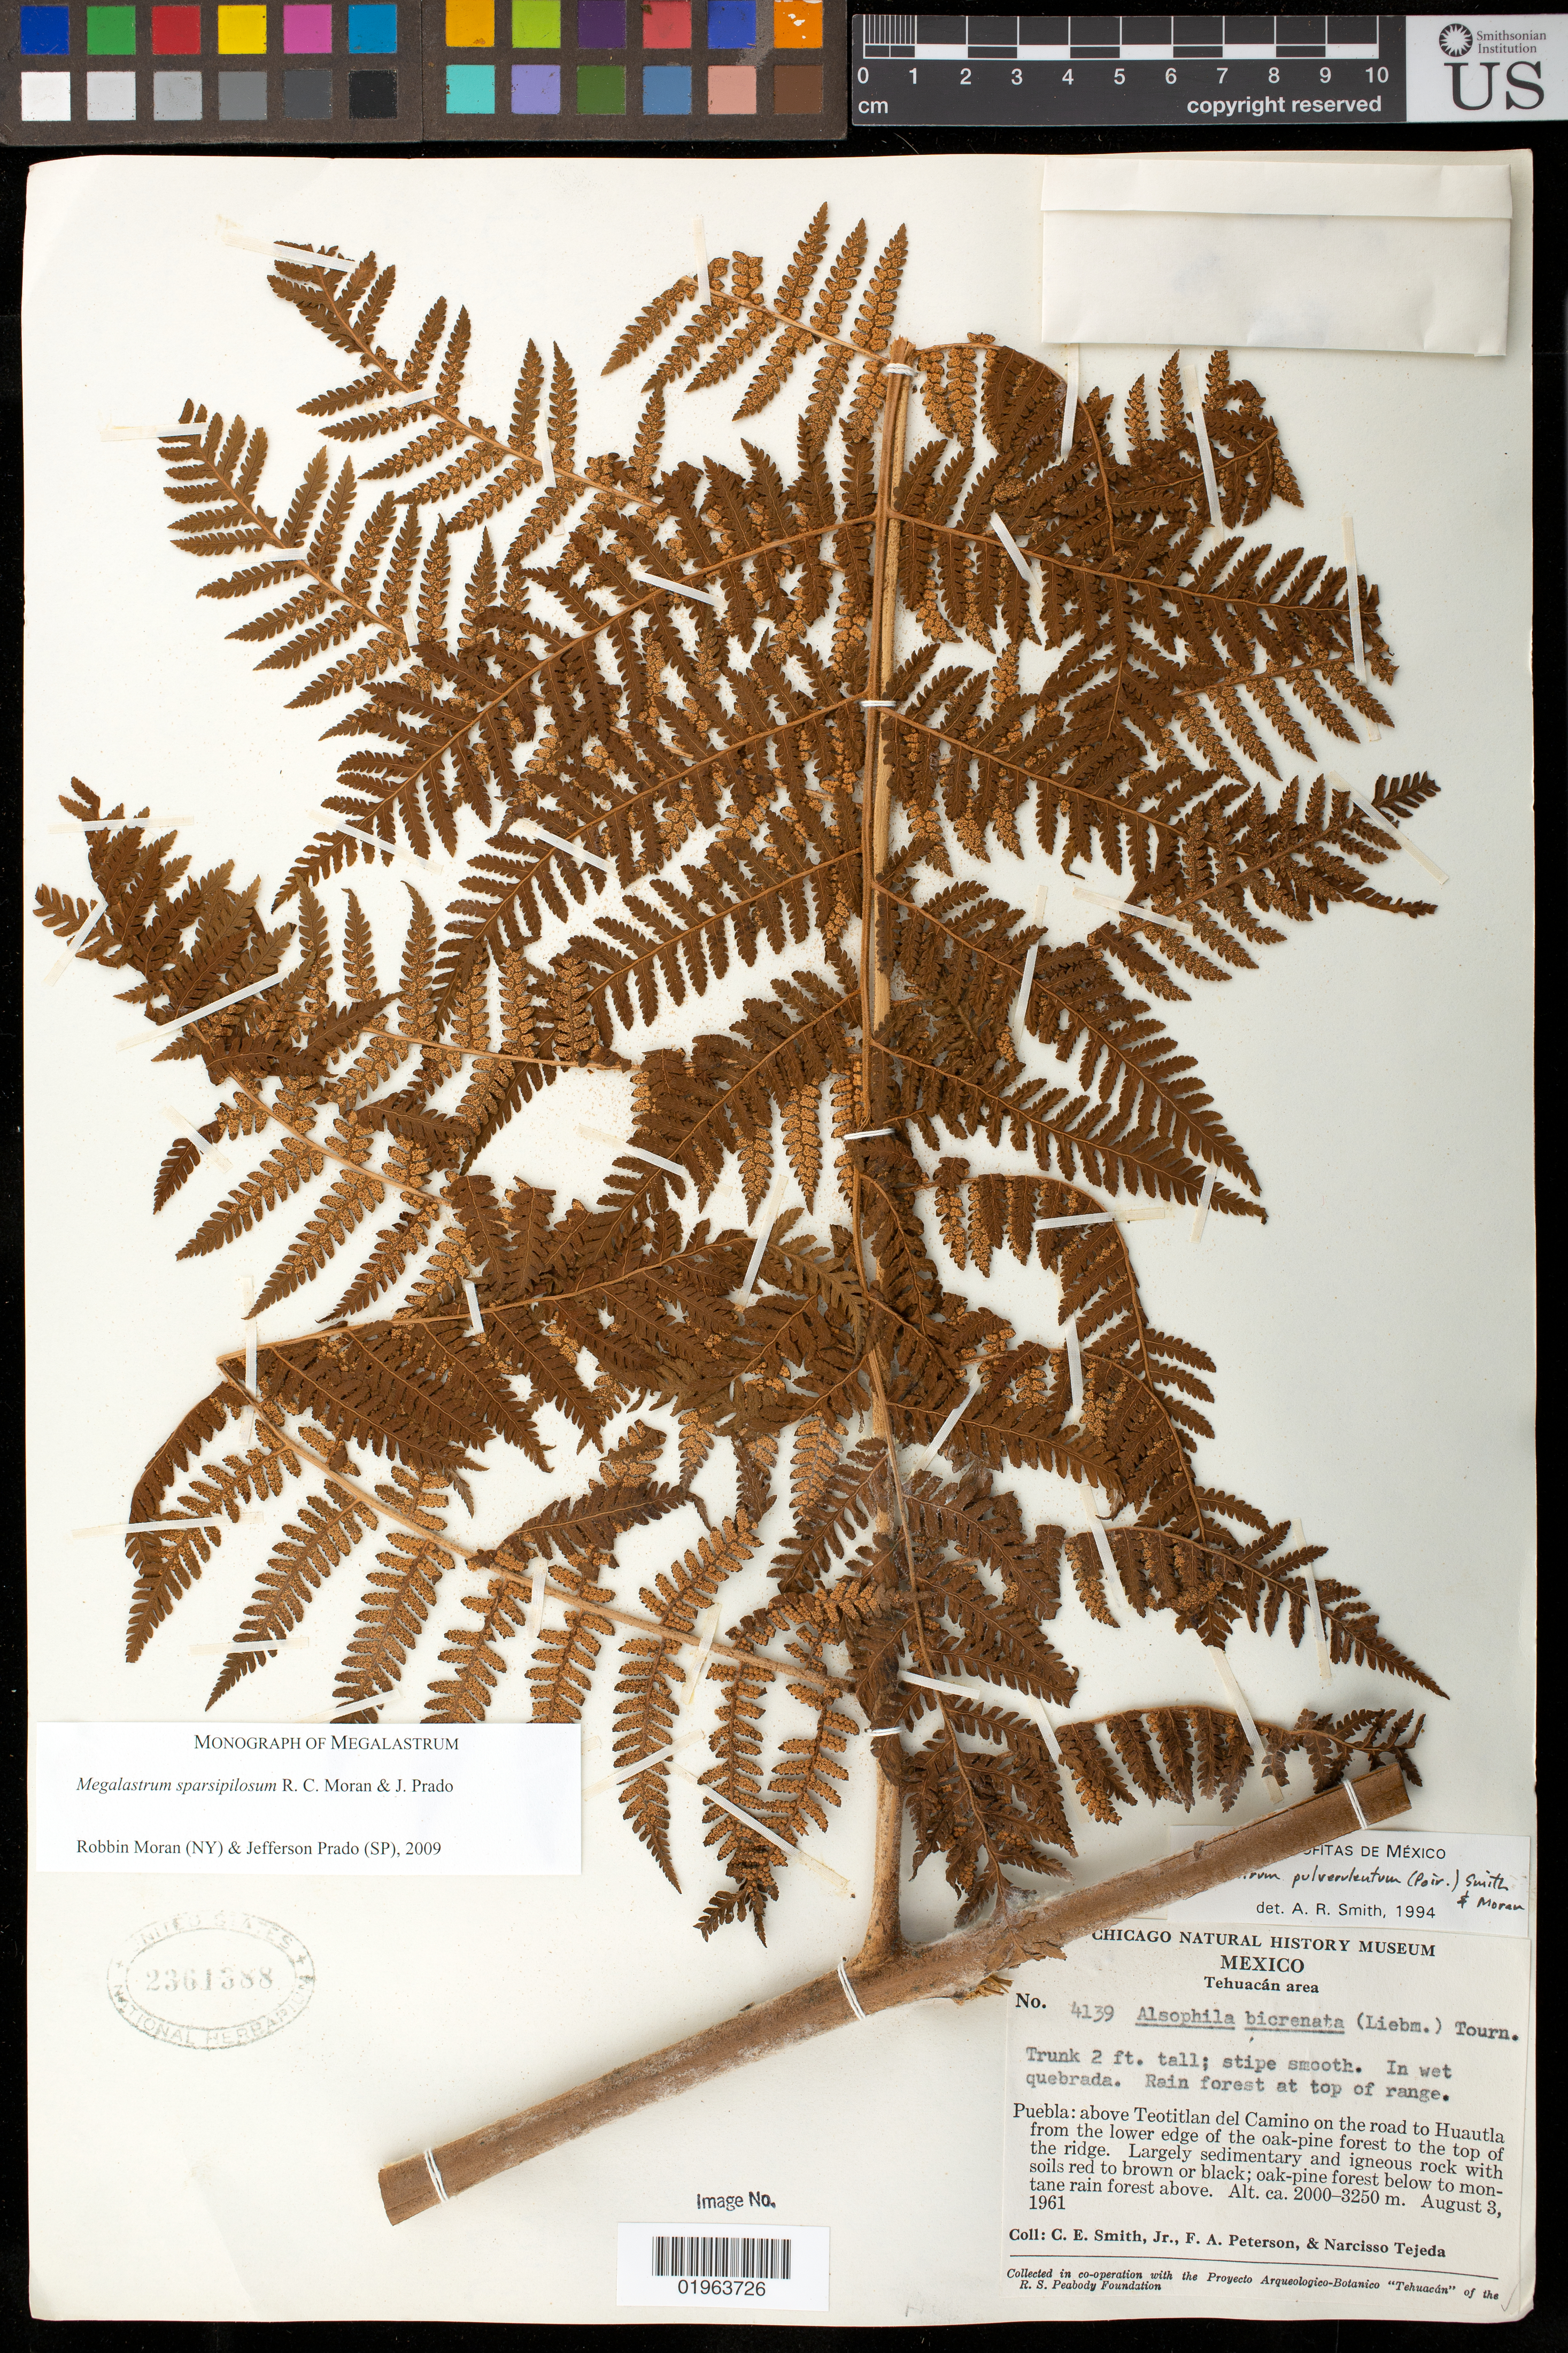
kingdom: Plantae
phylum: Tracheophyta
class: Polypodiopsida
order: Polypodiales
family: Dryopteridaceae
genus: Megalastrum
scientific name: Megalastrum sparsipilosum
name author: R.C. Moran & J. Prado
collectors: C. E. Smith Jr.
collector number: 4139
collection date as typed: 03 Aug 1961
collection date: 1961-08-03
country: Mexico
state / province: Puebla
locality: Teotitlan del Camino on the road to Huautla.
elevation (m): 2000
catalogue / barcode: US 2361388